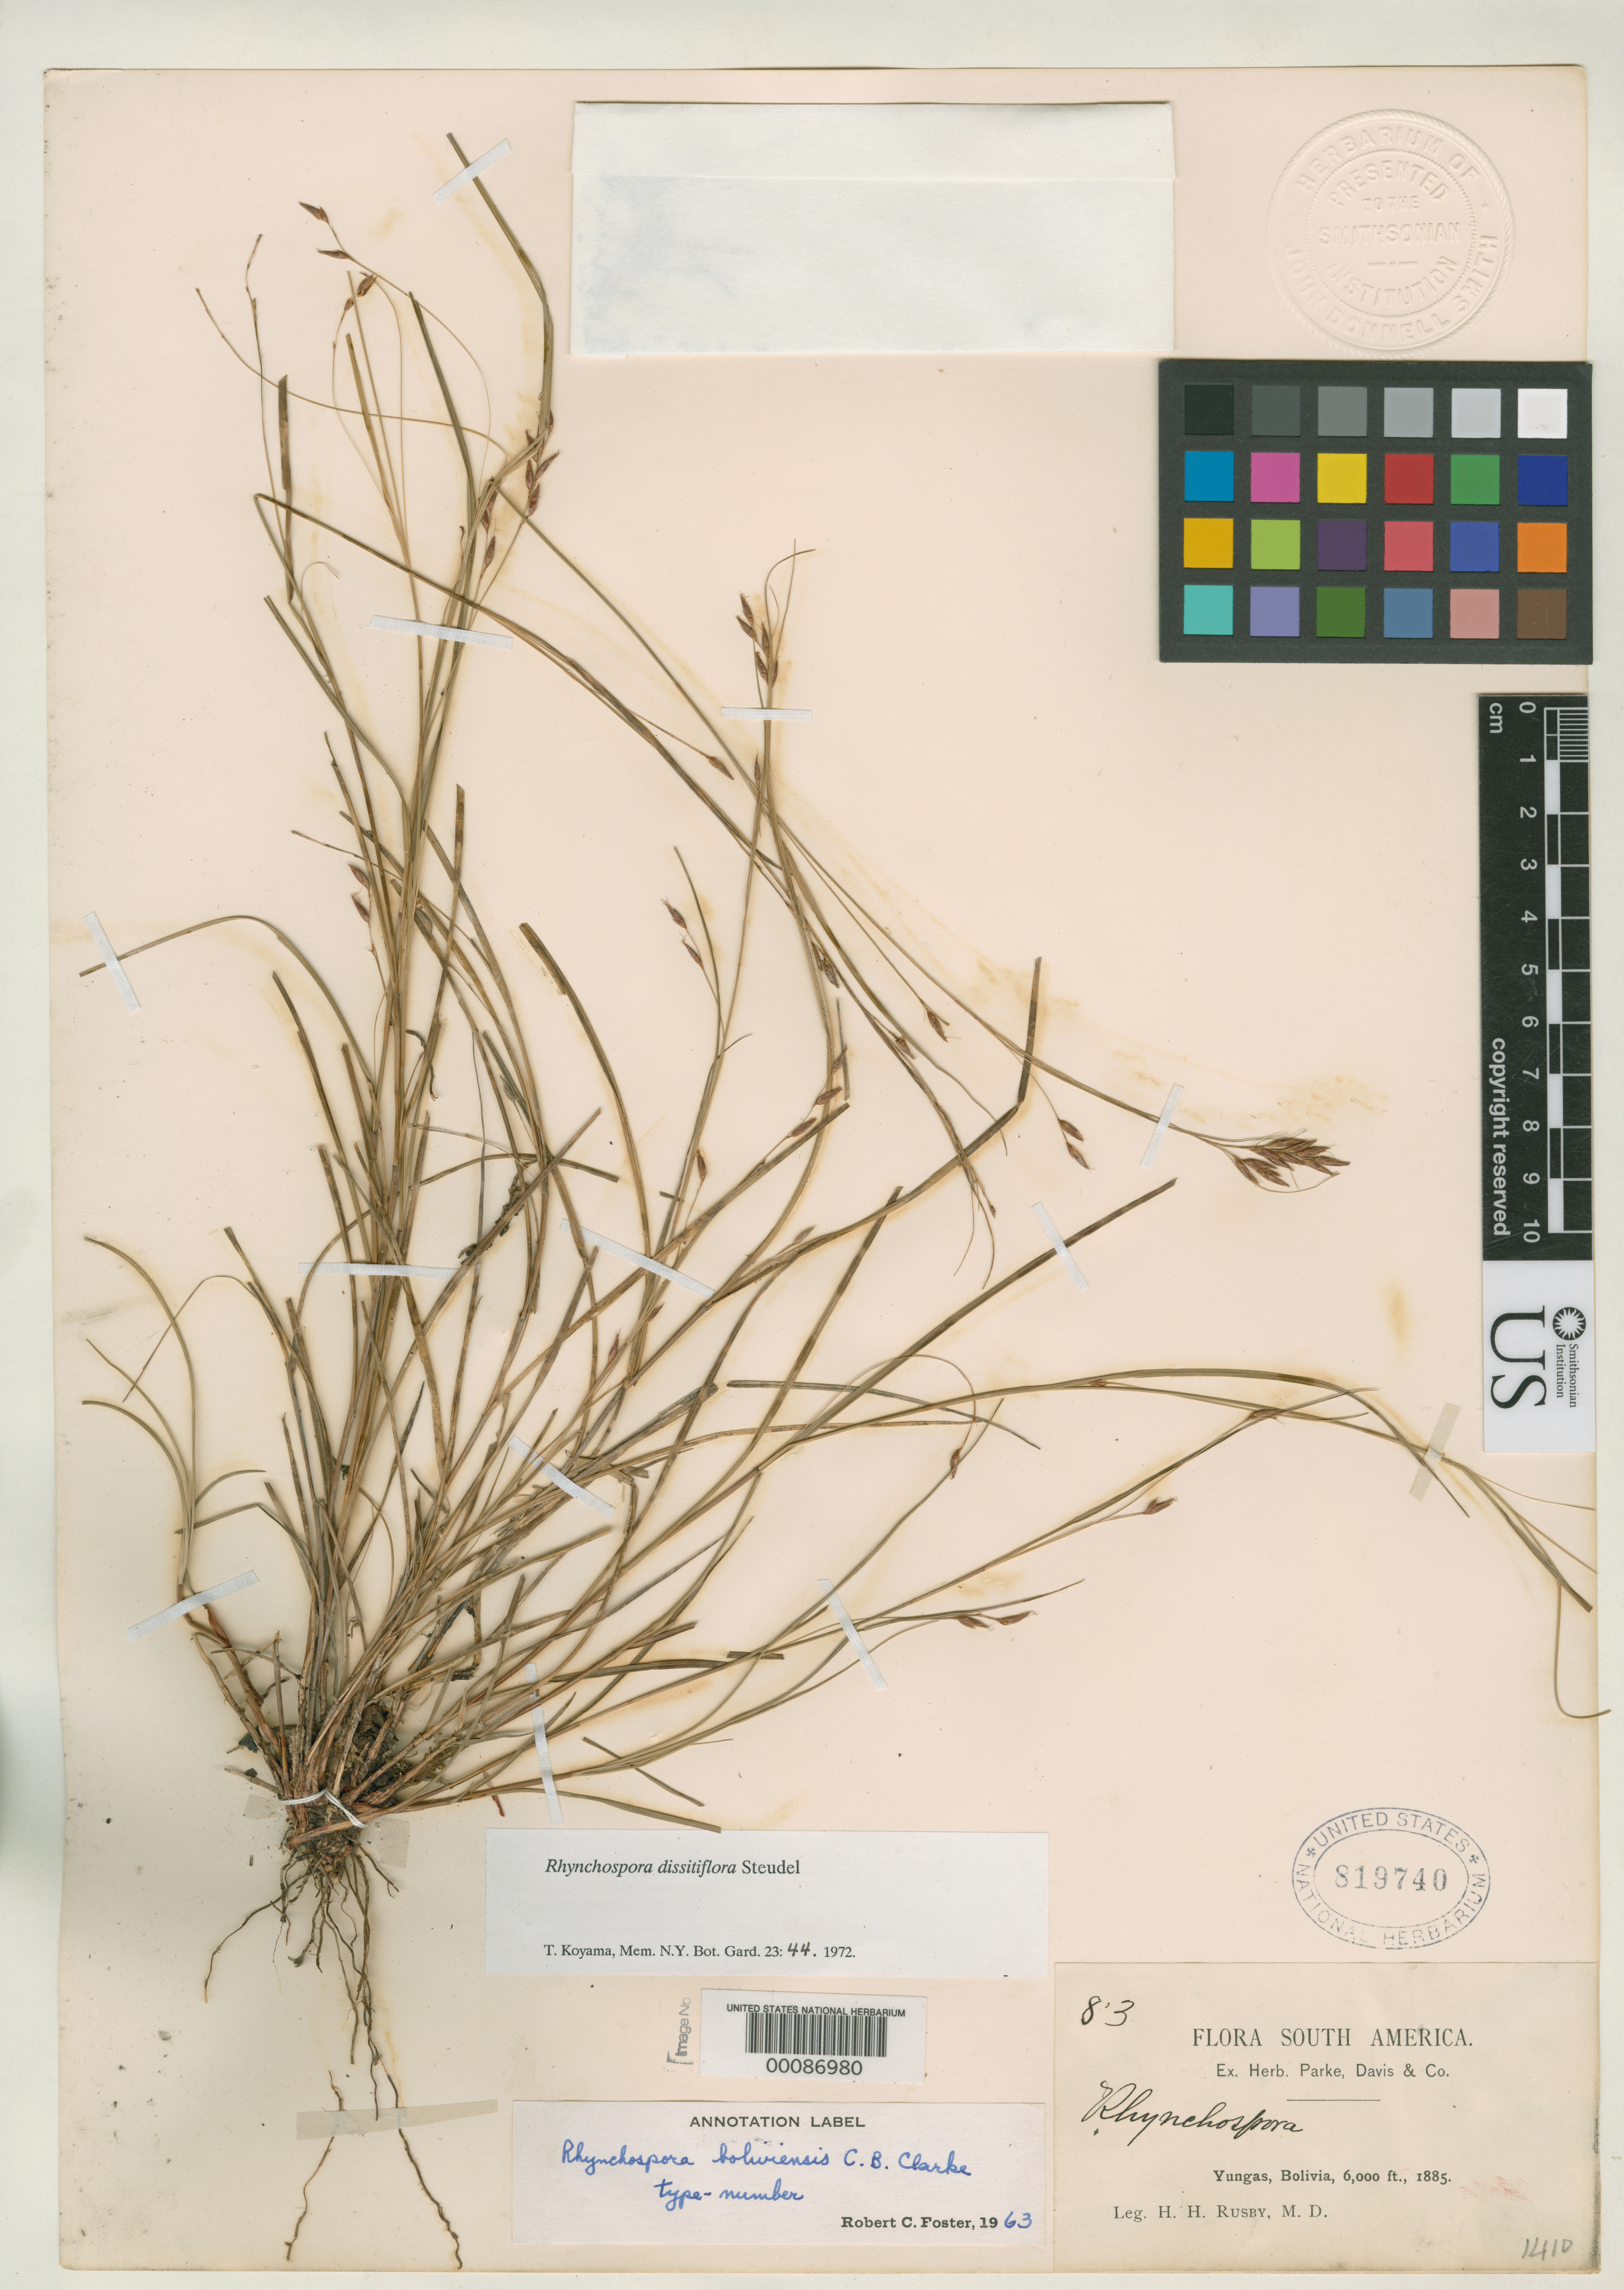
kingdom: Plantae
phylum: Tracheophyta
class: Liliopsida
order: Poales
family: Cyperaceae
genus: Rhynchospora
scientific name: Rhynchospora boliviensis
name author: C.B. Clarke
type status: Syntype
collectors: H. H. Rusby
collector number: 83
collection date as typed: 1885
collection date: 1885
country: Bolivia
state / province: La Paz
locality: Yungas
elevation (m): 1829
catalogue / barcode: US 819740